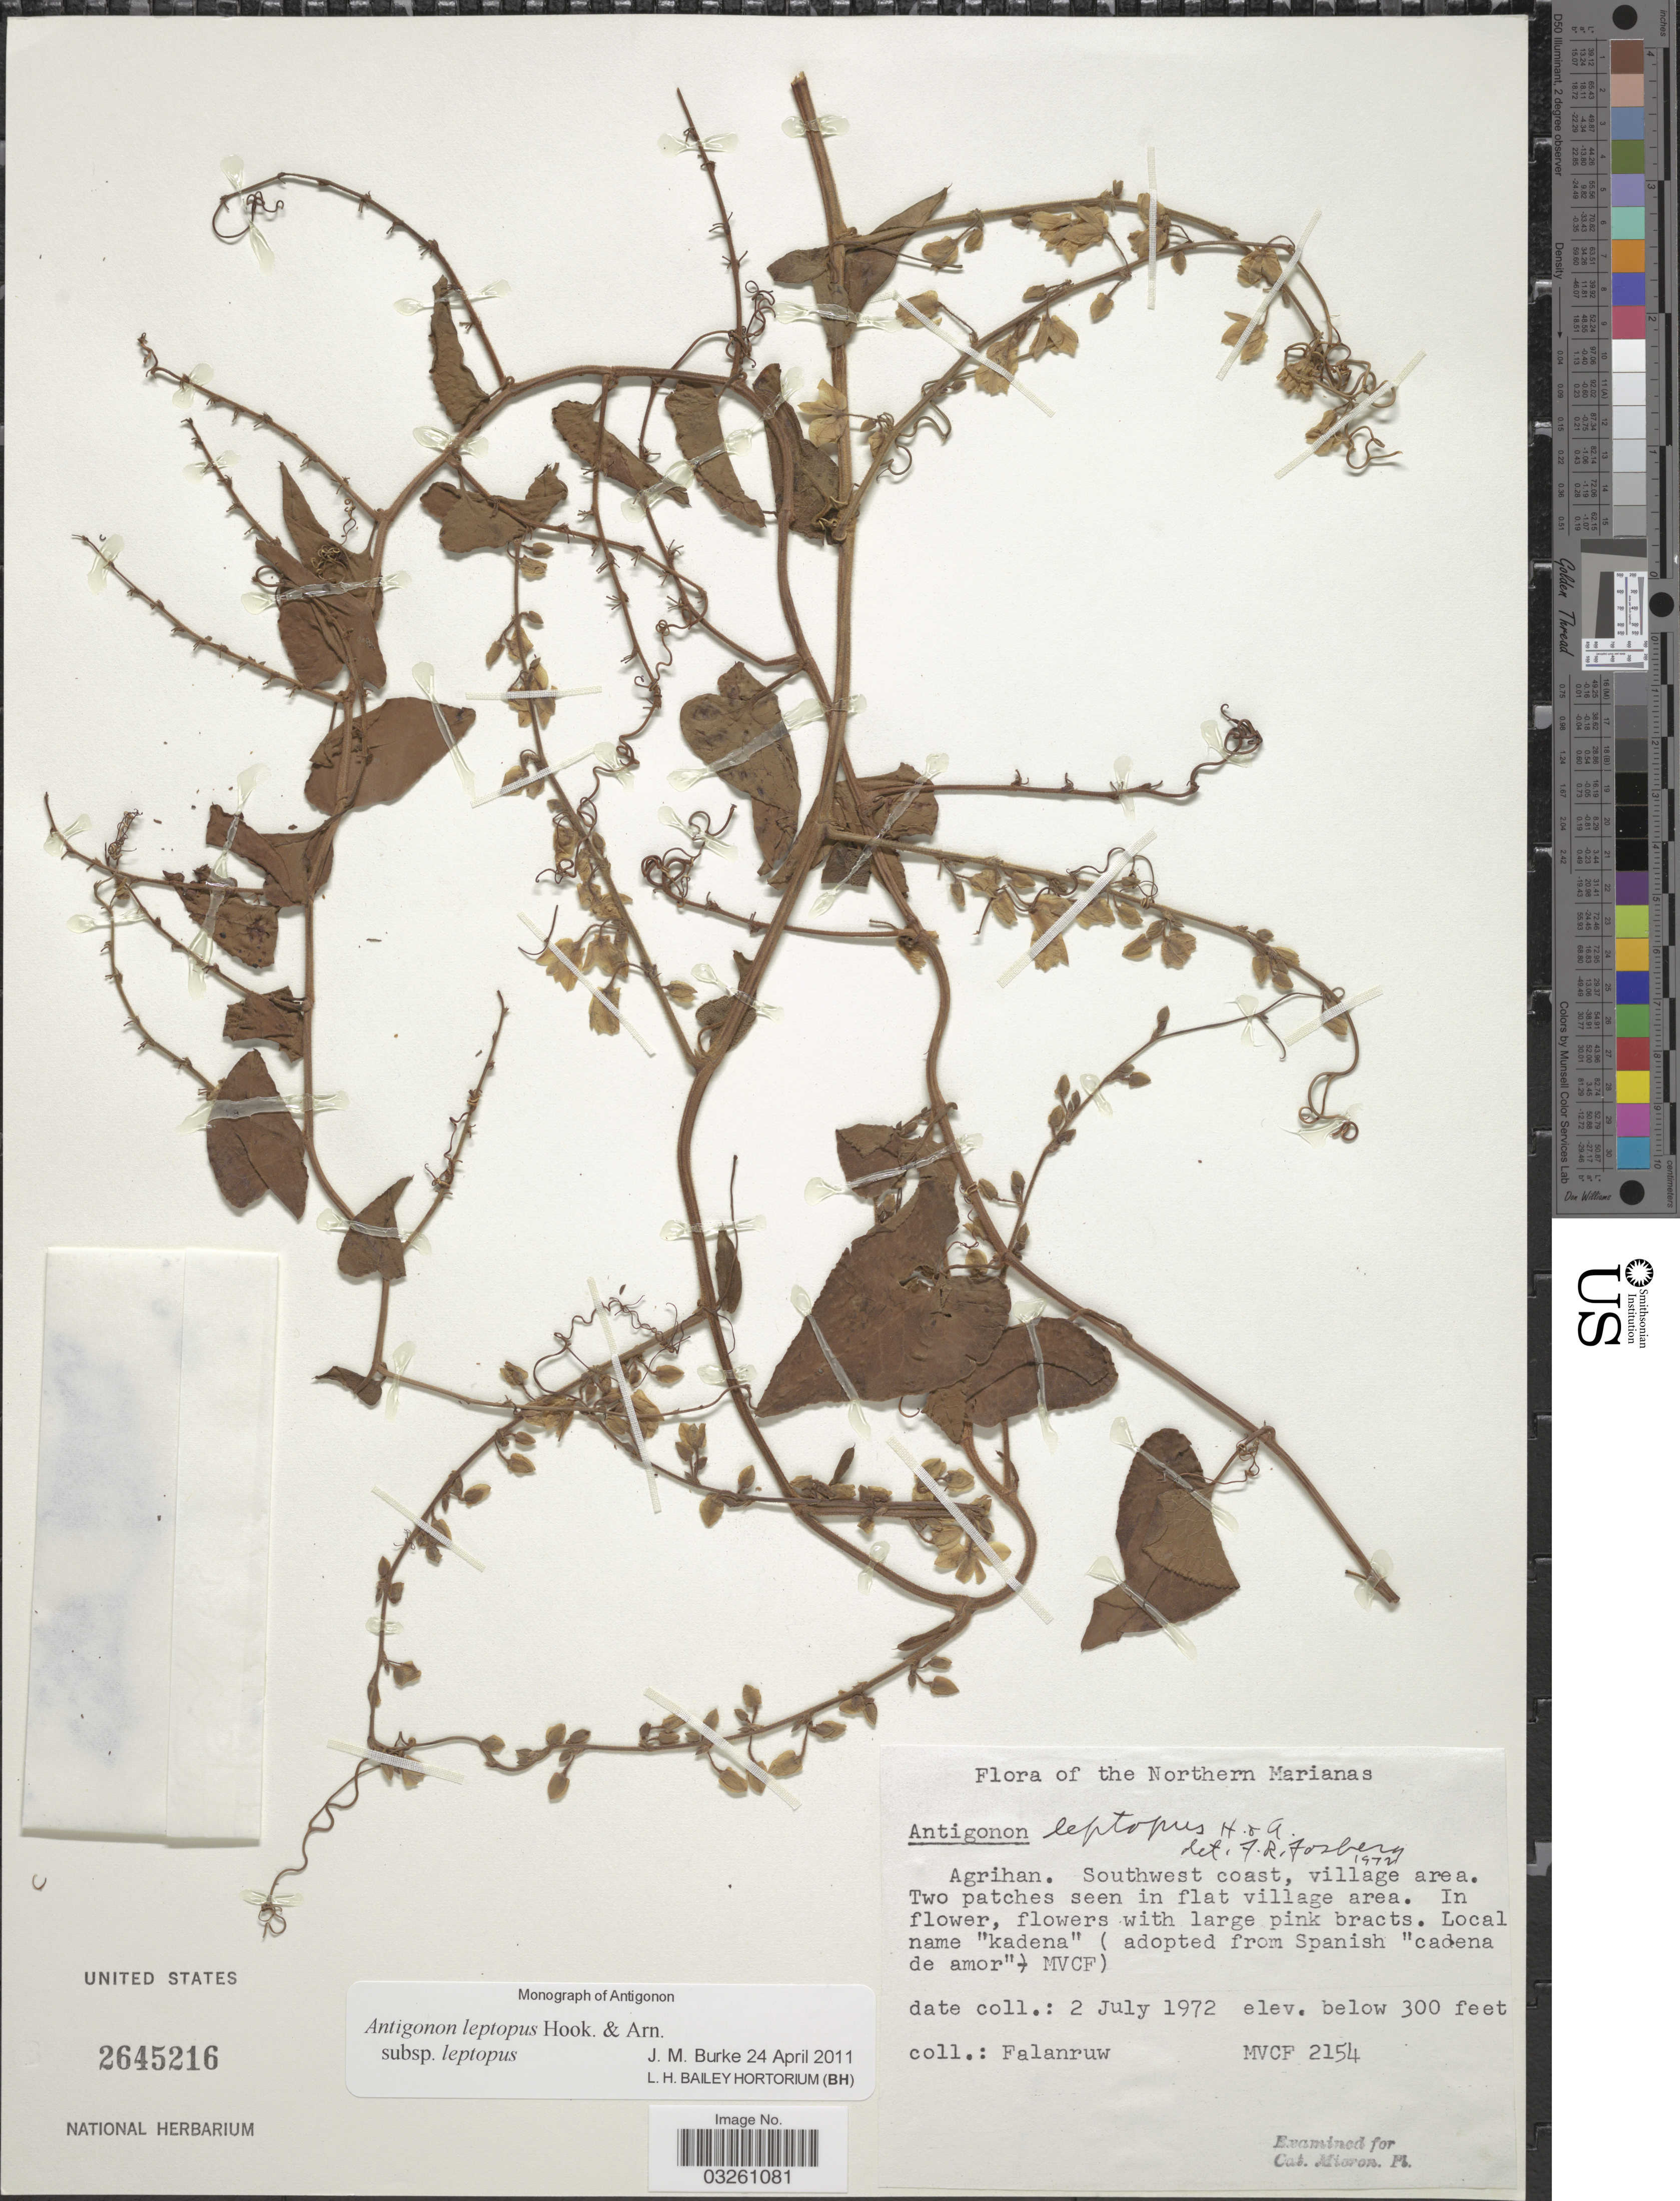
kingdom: Plantae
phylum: Tracheophyta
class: Magnoliopsida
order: Caryophyllales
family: Polygonaceae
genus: Antigonon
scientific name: Antigonon leptopus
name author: Hook. & Arn.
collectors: Falanruw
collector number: MVCF2154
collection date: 1972-07-02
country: Northern Mariana Islands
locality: Agrihan. Southwest coast, village area.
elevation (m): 91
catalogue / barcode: US 2645216